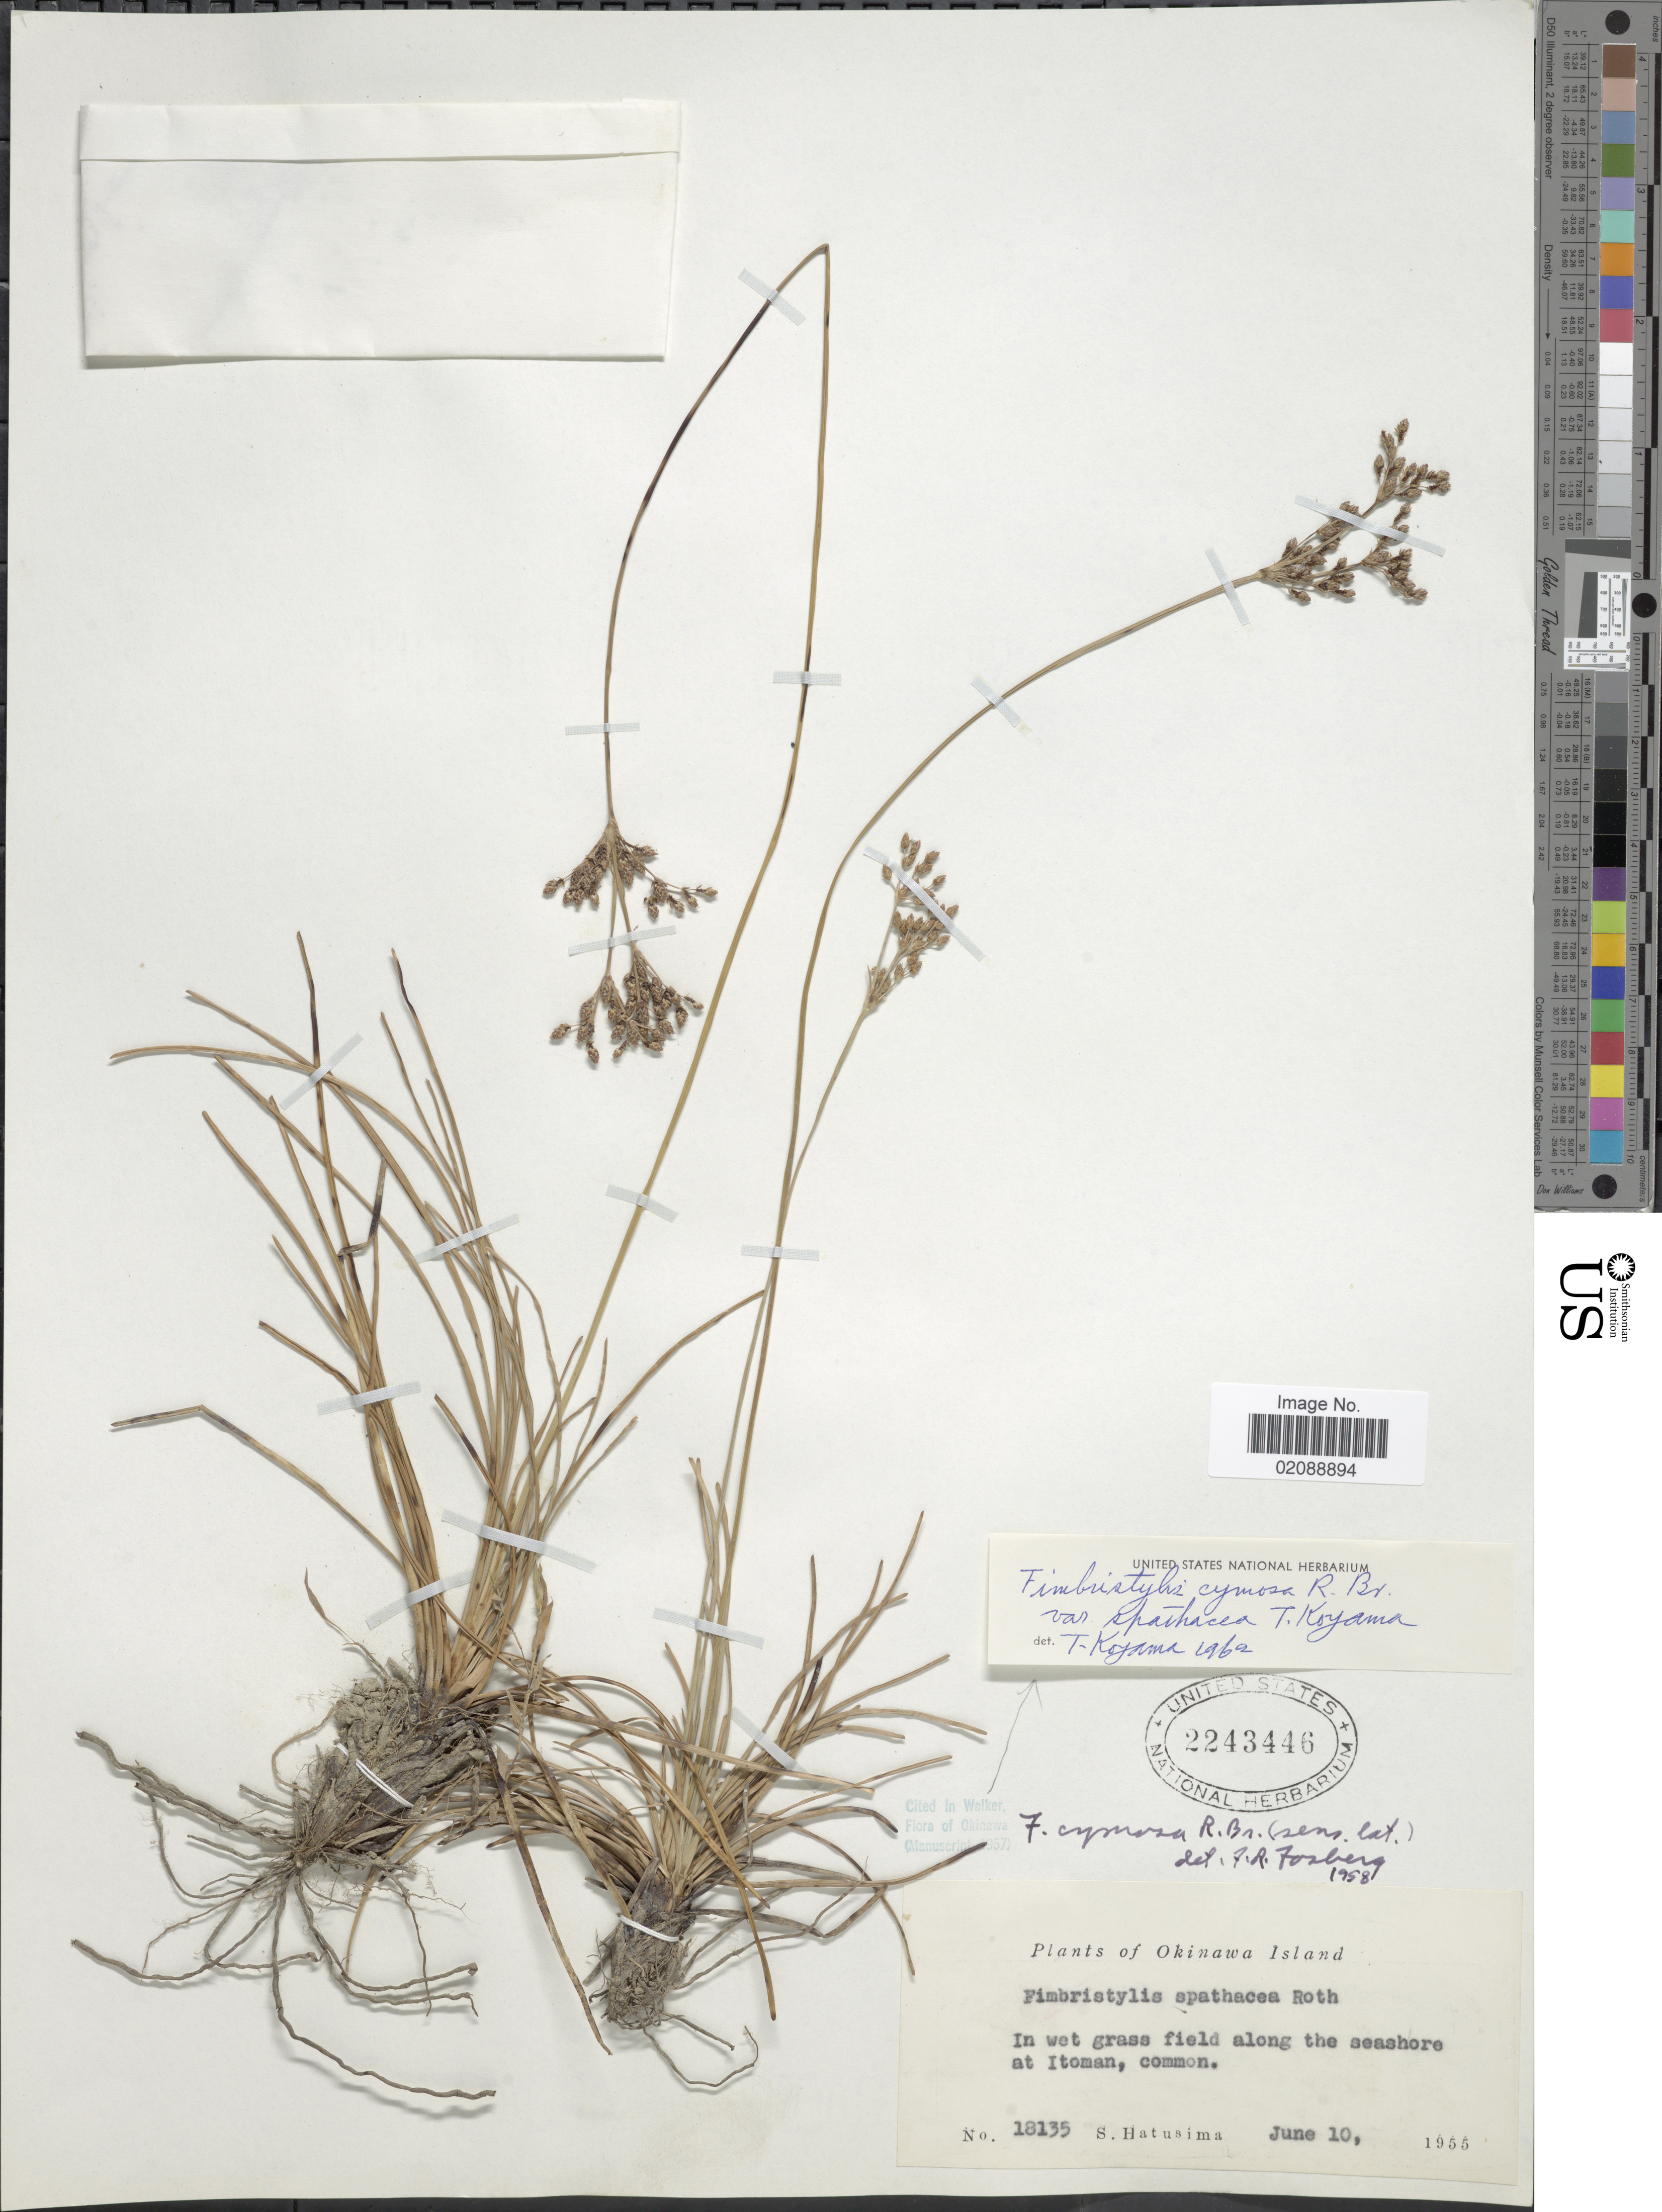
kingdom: Plantae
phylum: Tracheophyta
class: Liliopsida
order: Poales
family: Cyperaceae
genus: Fimbristylis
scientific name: Fimbristylis cymosa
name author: R. Br.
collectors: S. Hatusima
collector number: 18135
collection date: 1955-06-10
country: Japan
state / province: Okinawa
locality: Okinawa Island, in wet grass field along the seashore at Itoman.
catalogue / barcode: US 2243446